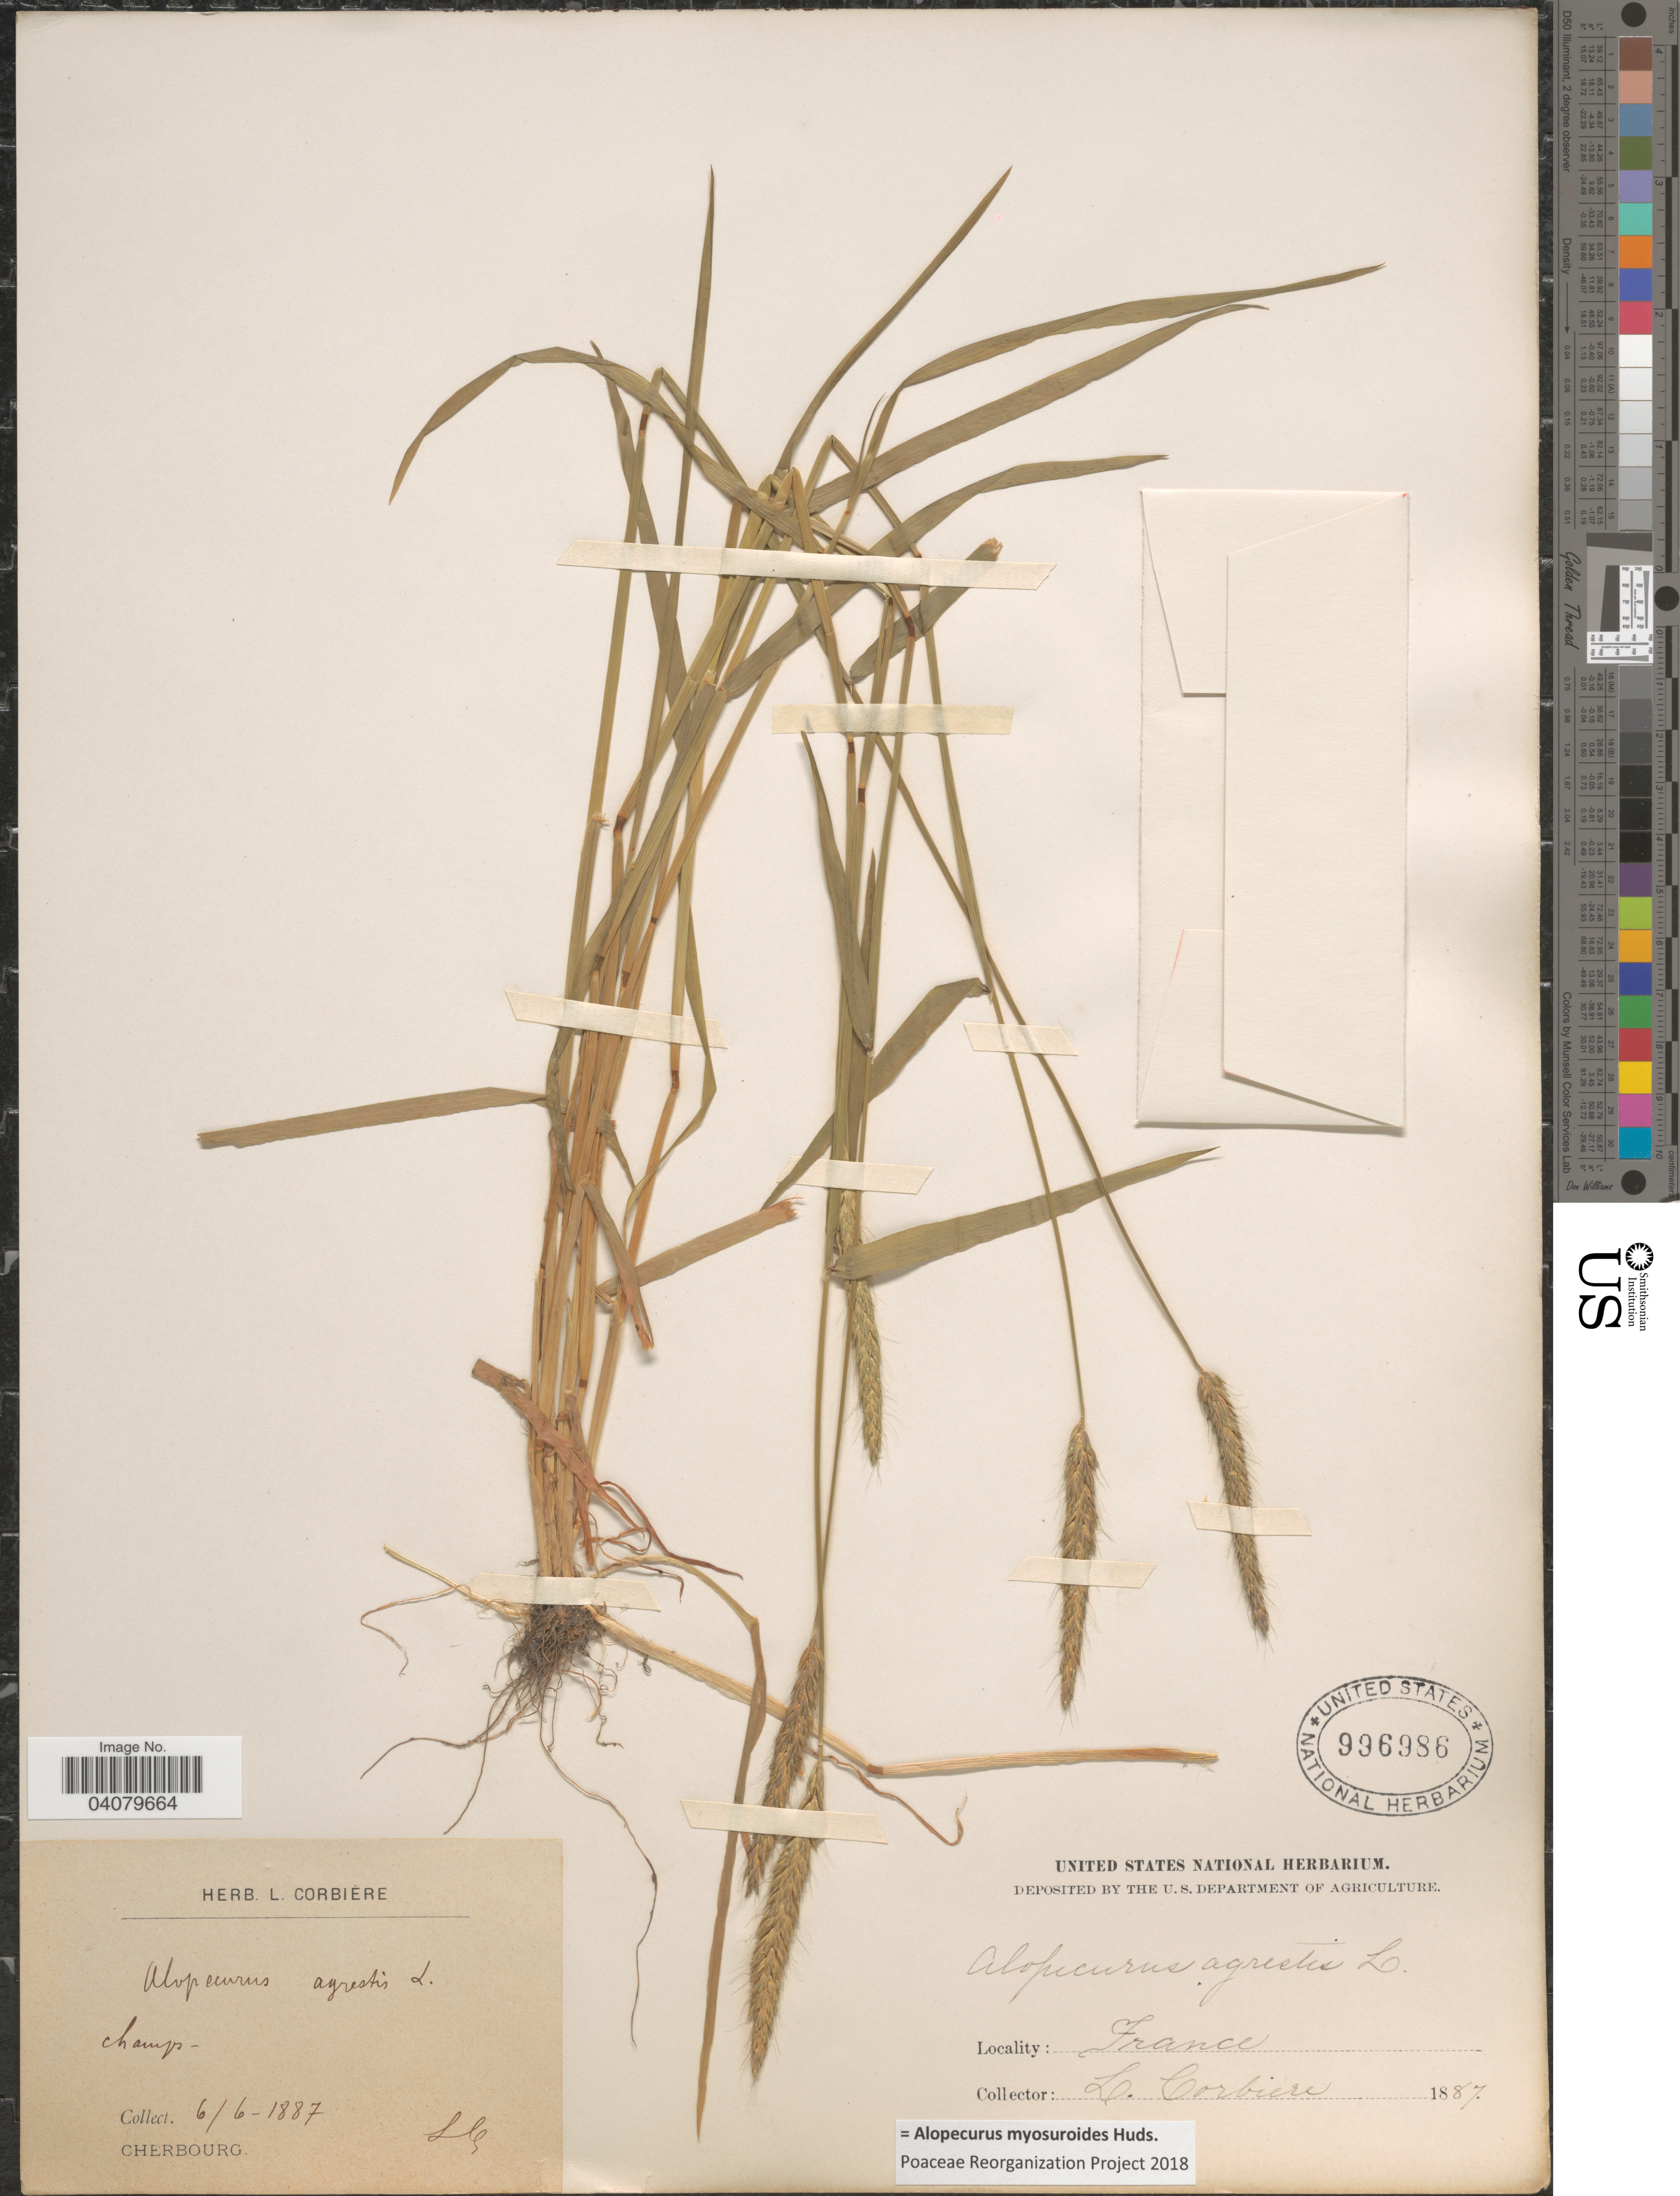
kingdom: Plantae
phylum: Tracheophyta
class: Liliopsida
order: Poales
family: Poaceae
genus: Alopecurus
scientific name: Alopecurus myosuroides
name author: Huds.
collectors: L. Corbière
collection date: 1887-06-06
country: France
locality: Cherbourg.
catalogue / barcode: US 996986